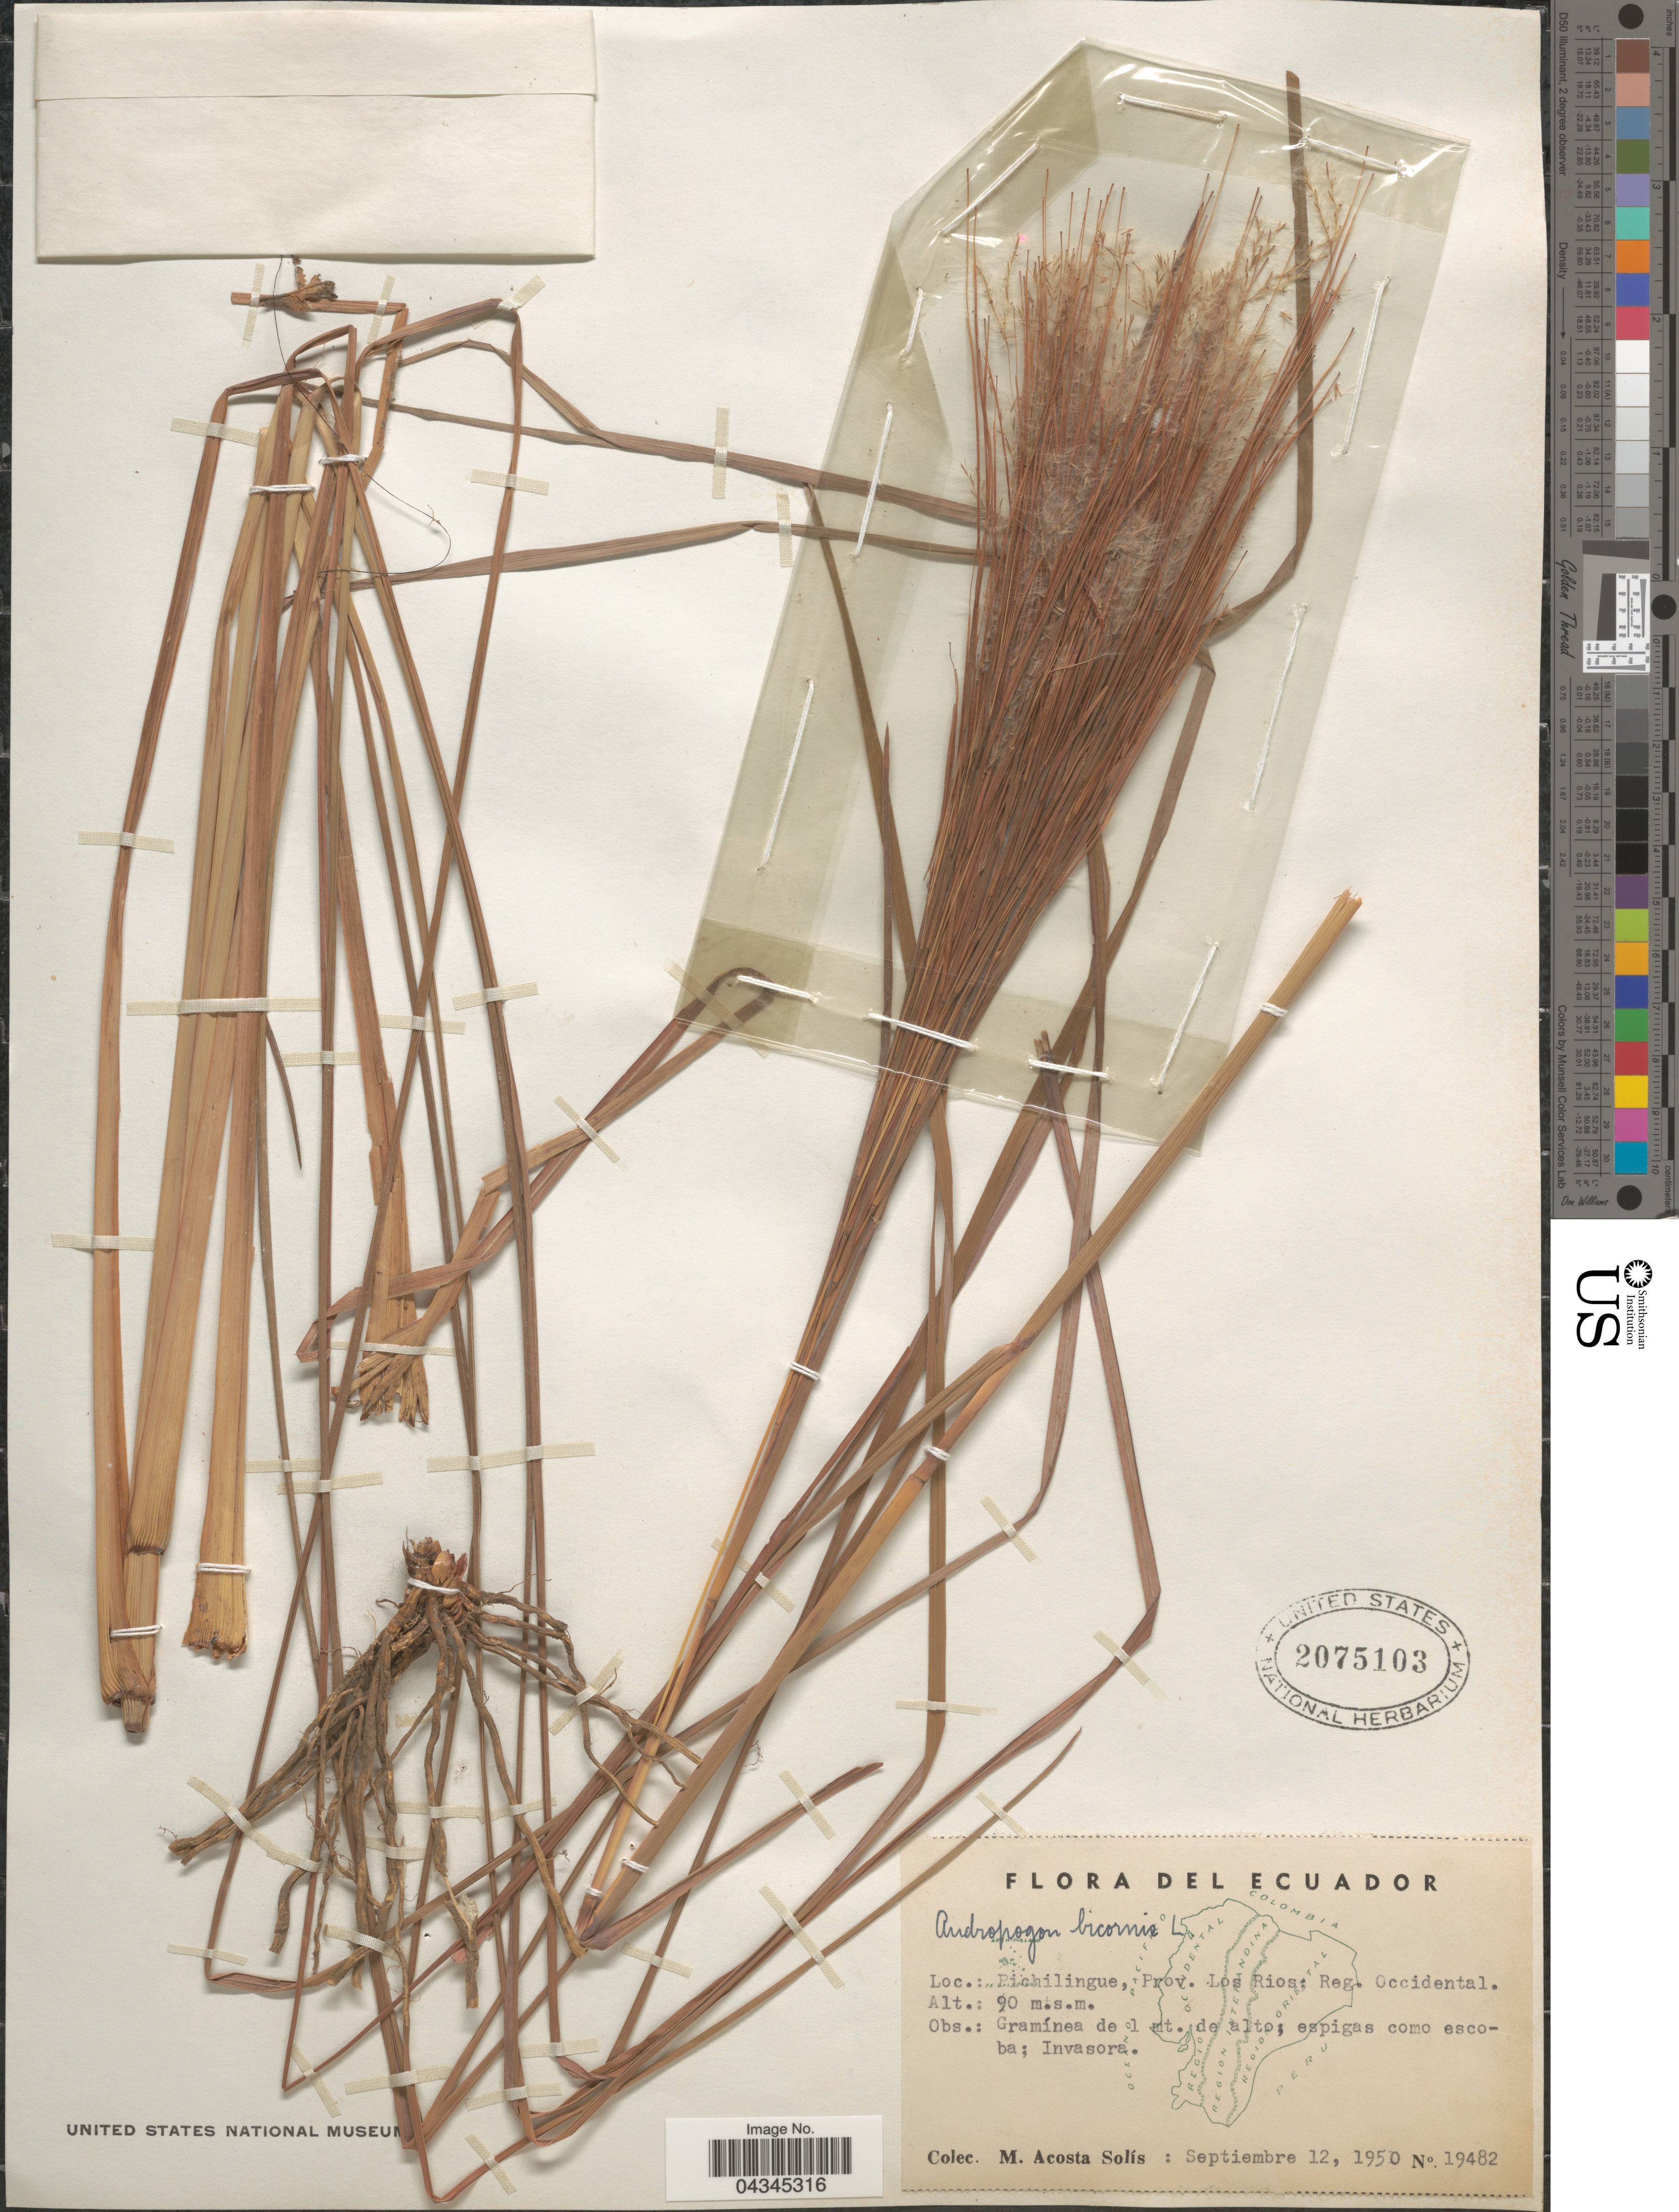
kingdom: Plantae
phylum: Tracheophyta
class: Liliopsida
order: Poales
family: Poaceae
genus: Andropogon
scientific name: Andropogon bicornis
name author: L.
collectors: M. Acosta Solis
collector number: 19482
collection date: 1950-09-12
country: Ecuador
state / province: Los Ríos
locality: Pichilingue, Reg. Occidental.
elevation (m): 90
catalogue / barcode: US 2075103